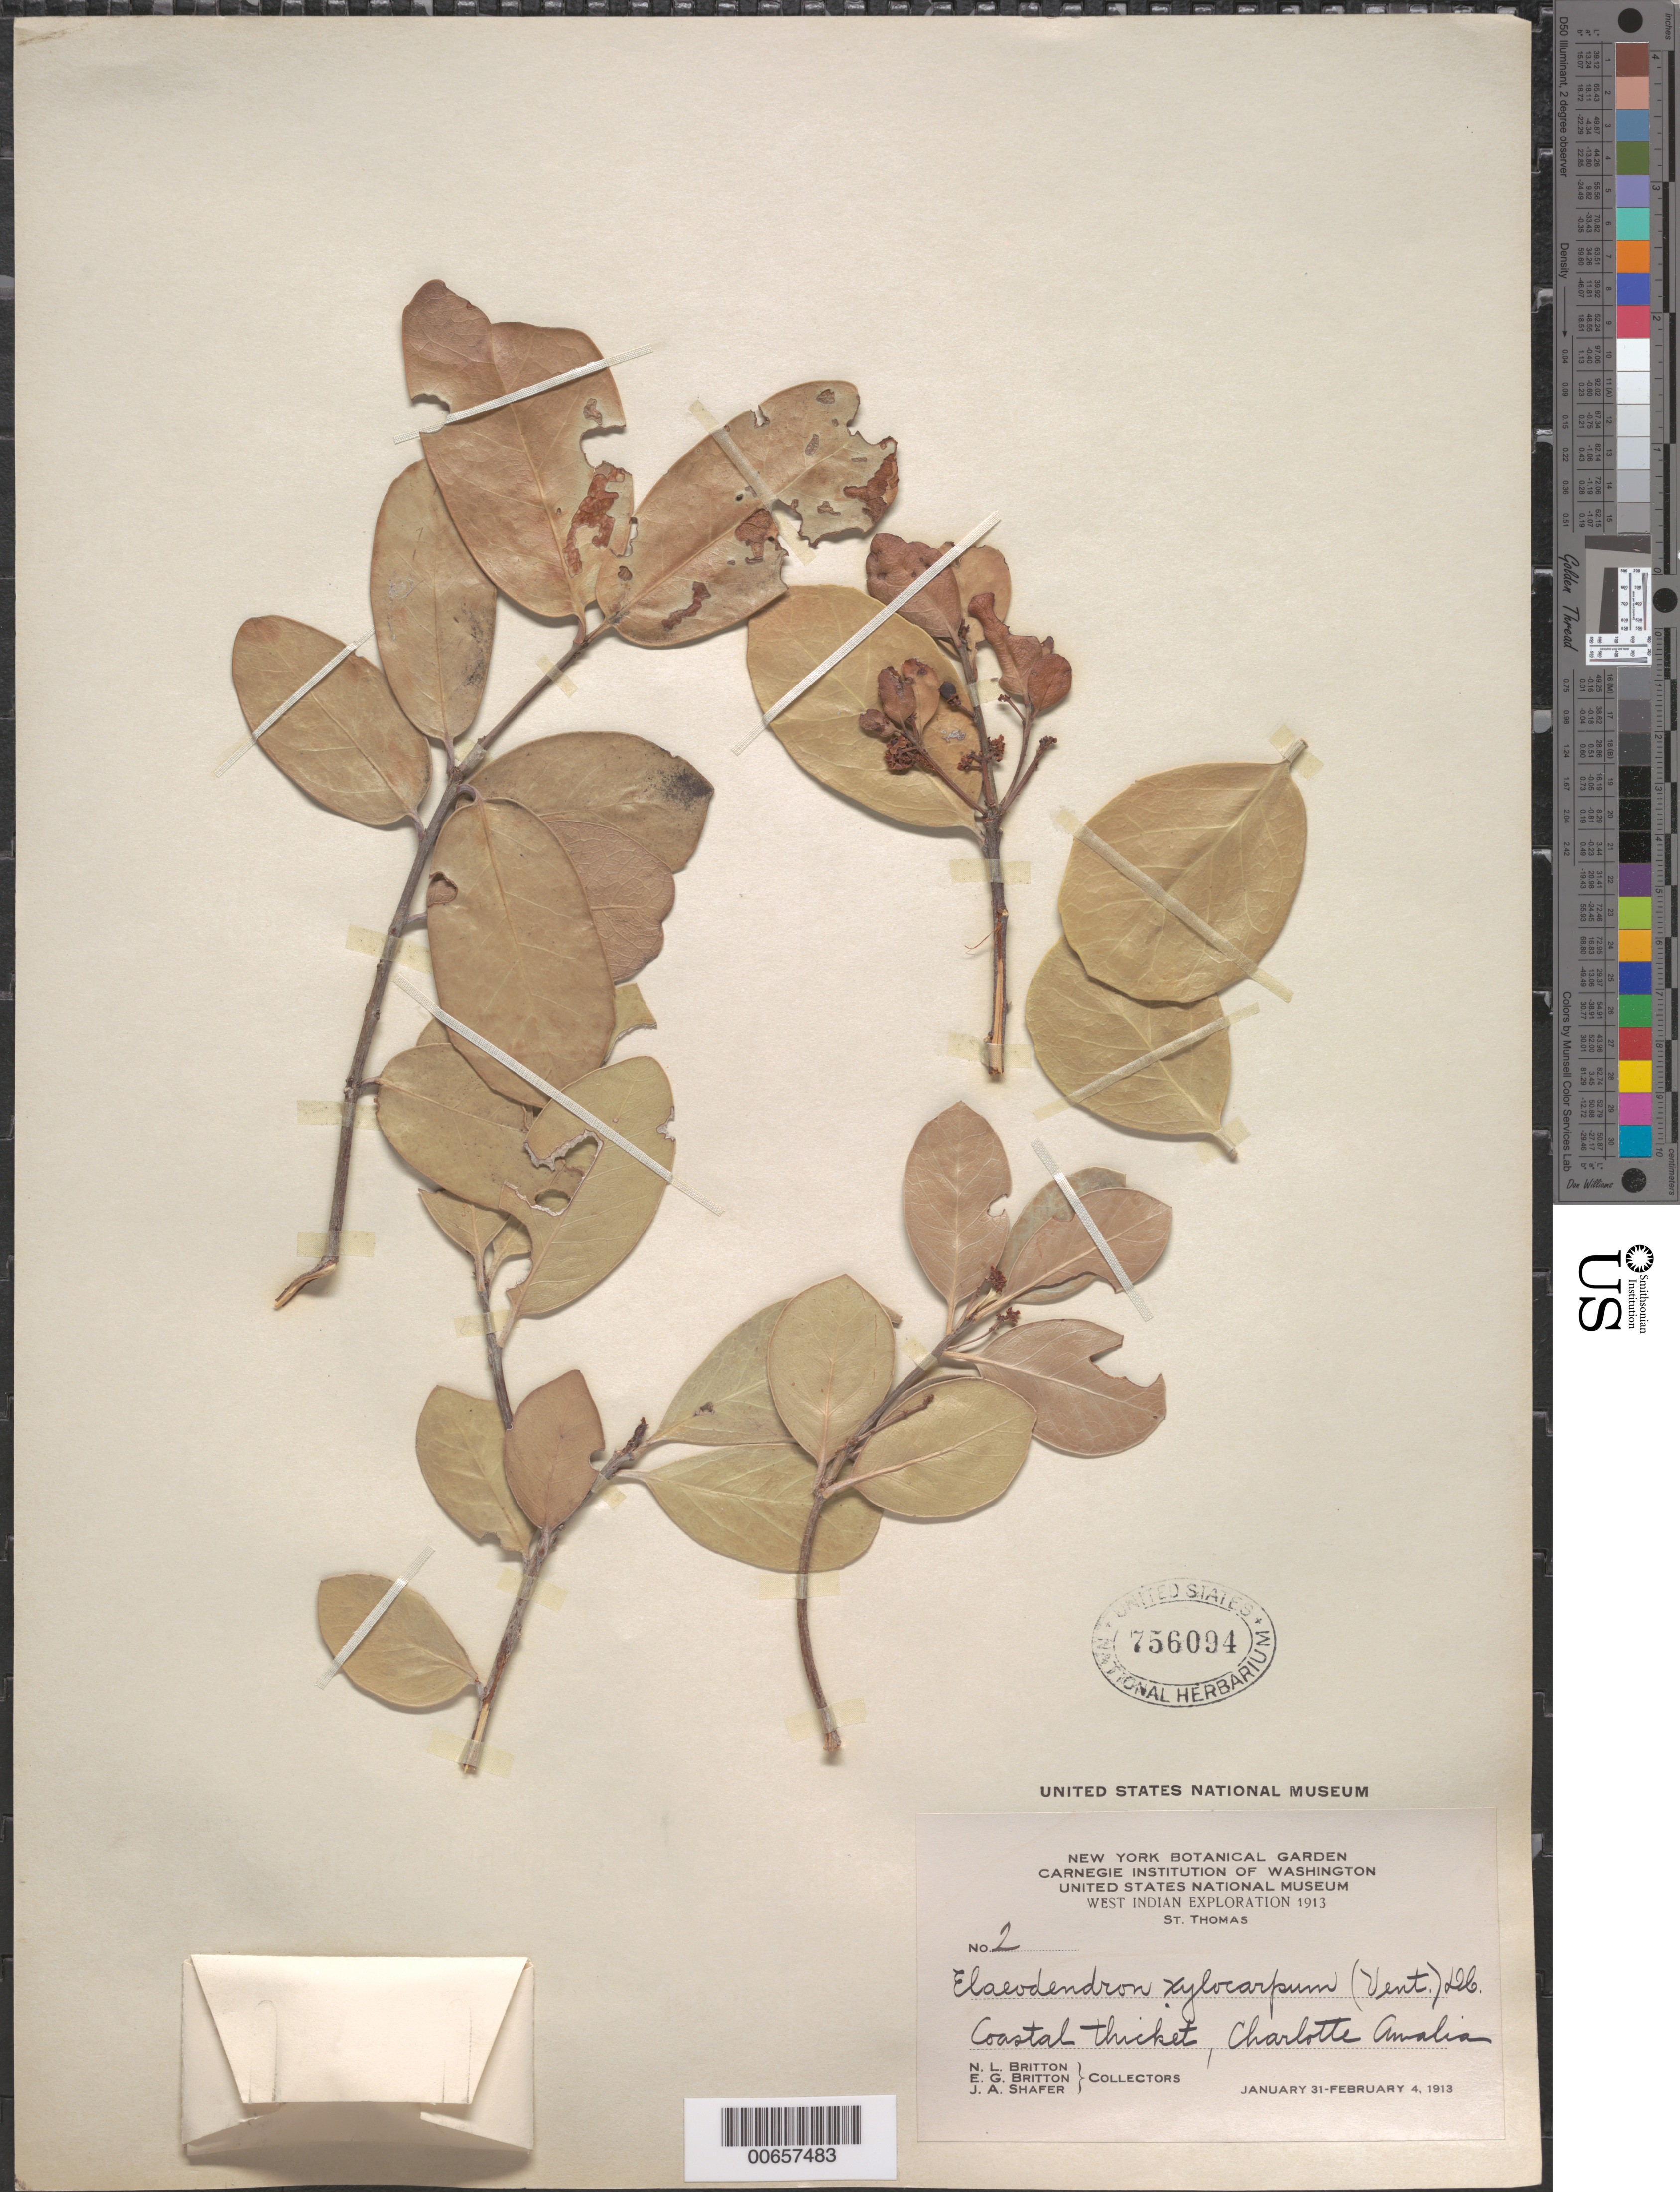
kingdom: Plantae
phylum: Tracheophyta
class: Magnoliopsida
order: Celastrales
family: Celastraceae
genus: Elaeodendron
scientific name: Elaeodendron xylocarpum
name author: (Vent.) DC.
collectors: N. Britton, E. G. Britton & J. A. Shafer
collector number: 2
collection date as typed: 31 Jan 1913 to 04 Feb 1913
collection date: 1913-01-31/1913-02-04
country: U.S. Virgin Islands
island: St. Thomas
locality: Charlotte Amalia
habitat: Coastal thicket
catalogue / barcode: US 756094